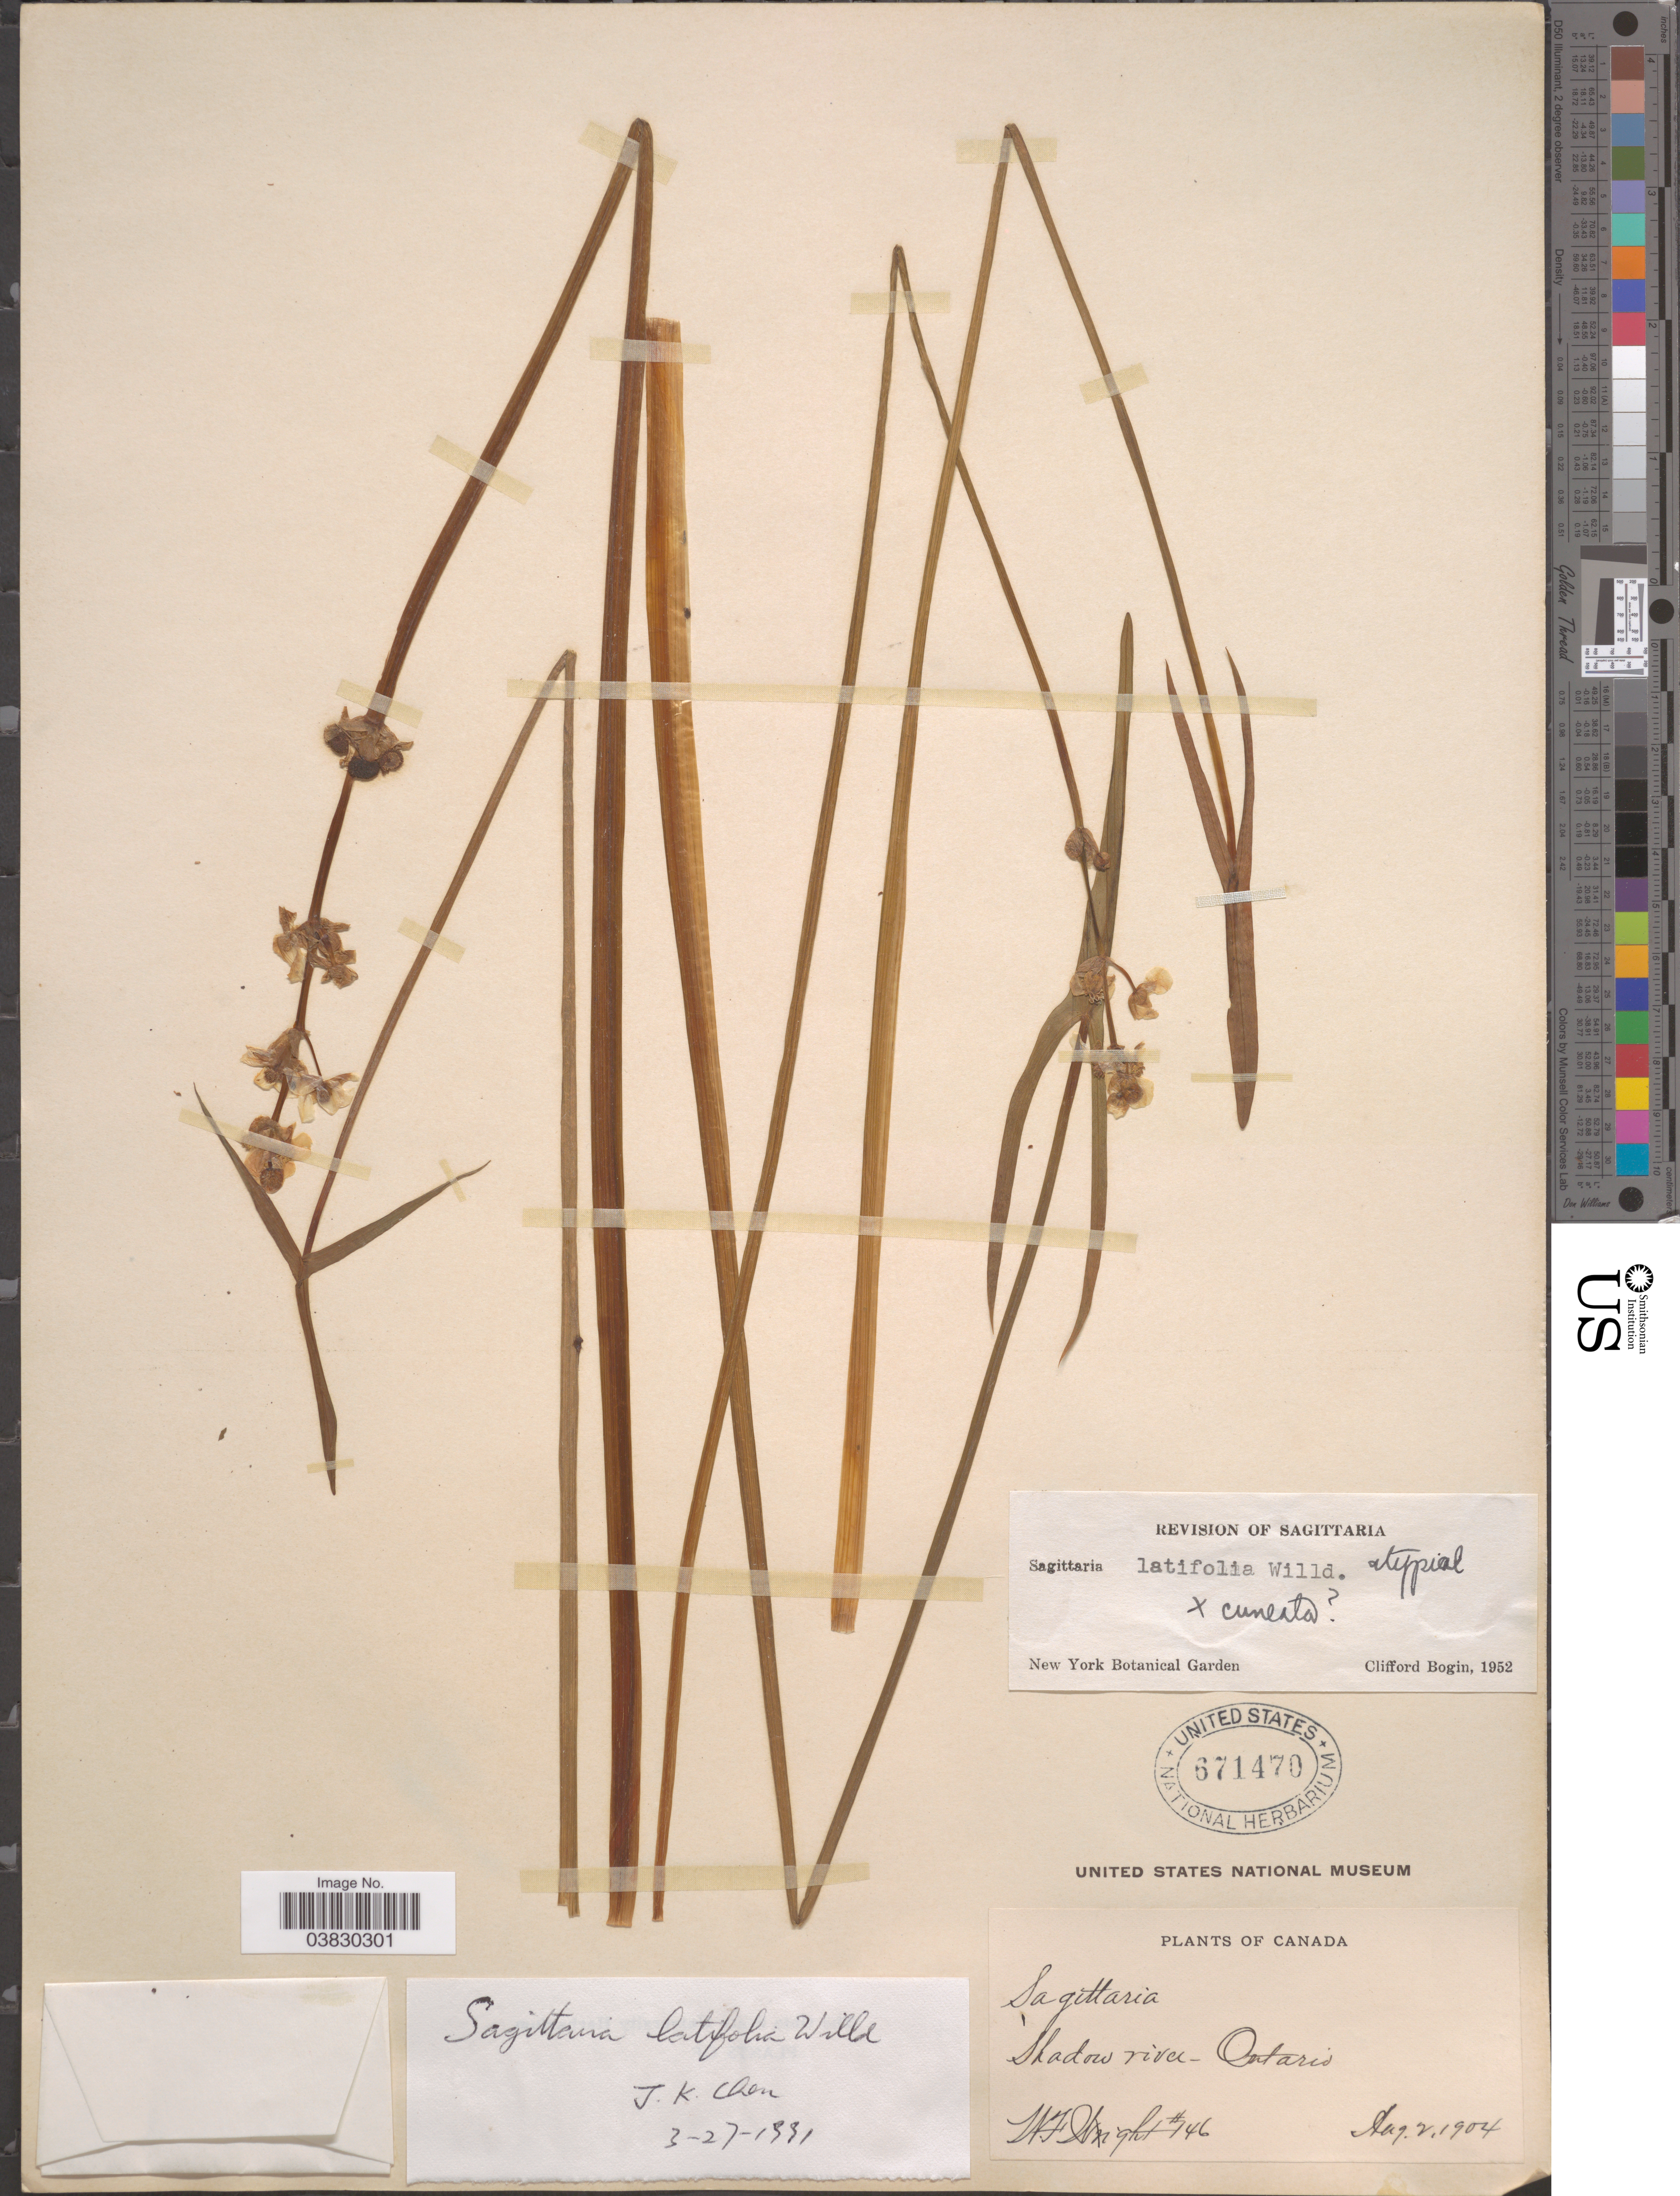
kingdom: Plantae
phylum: Tracheophyta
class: Liliopsida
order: Alismatales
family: Alismataceae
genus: Sagittaria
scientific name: Sagittaria latifolia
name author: Willd.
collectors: W. F. Wright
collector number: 146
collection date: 1904-08-02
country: Canada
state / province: Ontario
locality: Shadow river.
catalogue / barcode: US 671470